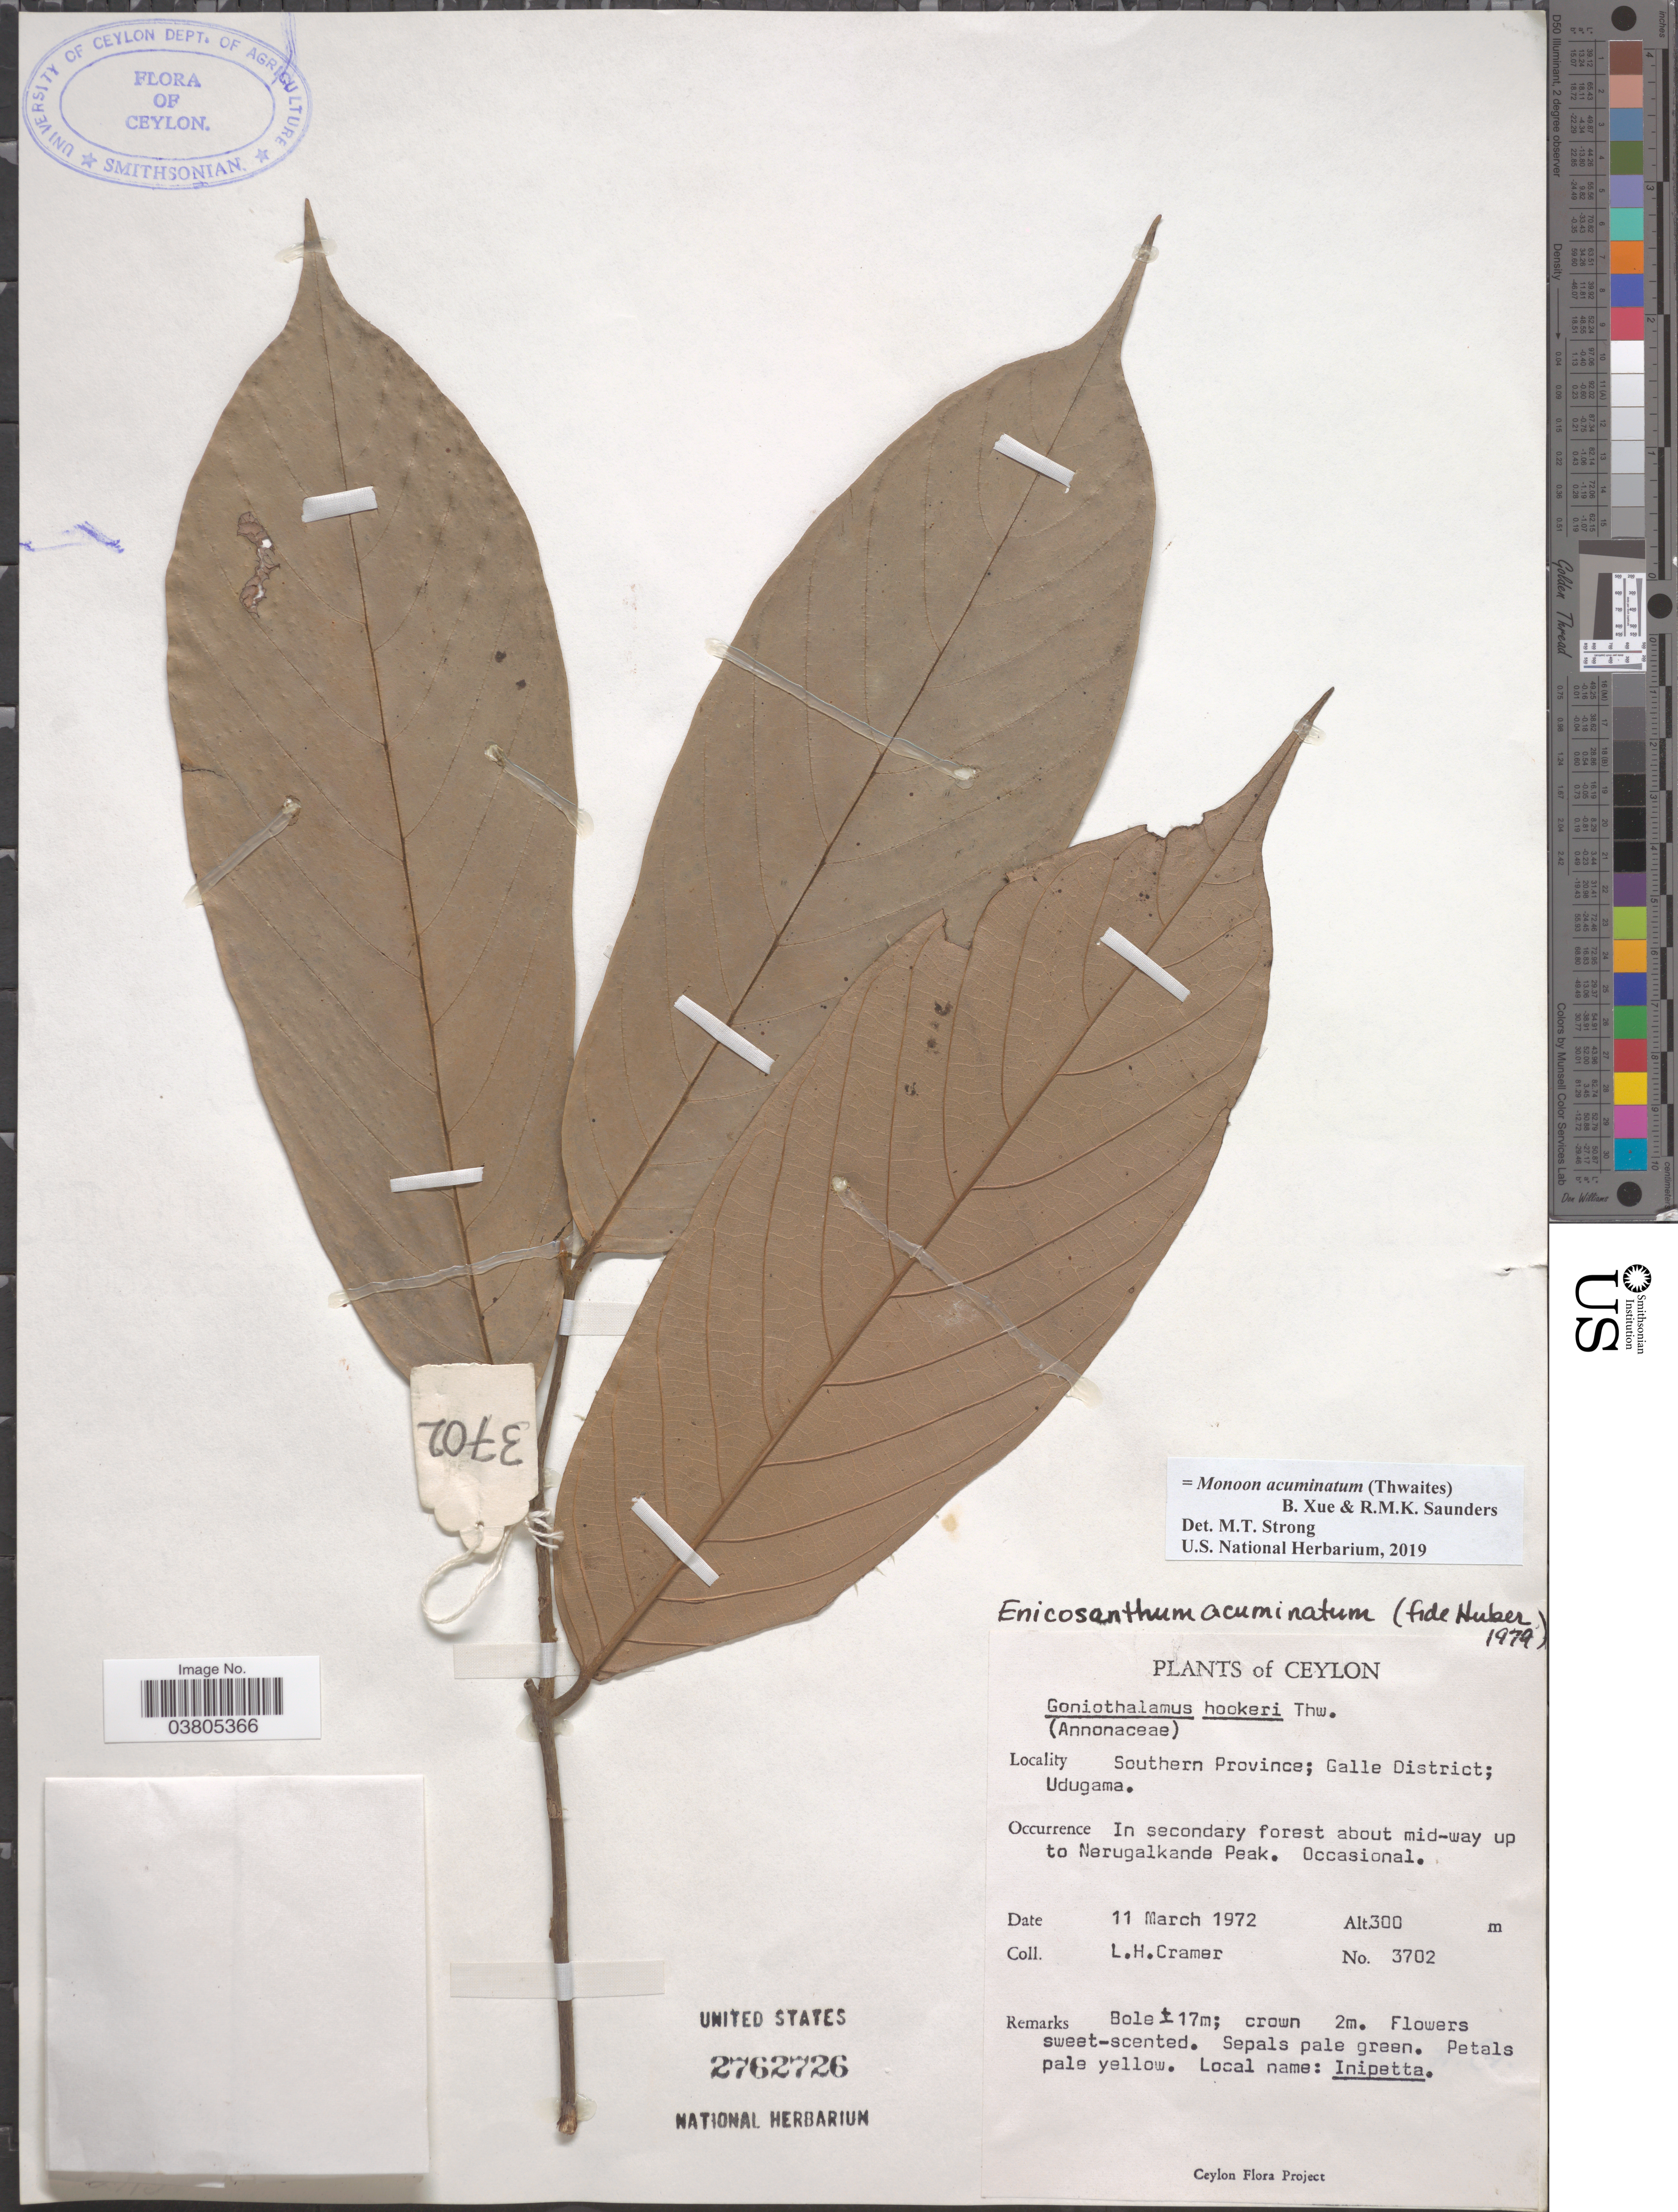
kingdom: Plantae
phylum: Tracheophyta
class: Magnoliopsida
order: Magnoliales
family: Annonaceae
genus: Monoon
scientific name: Monoon acuminatum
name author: (Thwaites) B. Xue & R.M.K. Saunders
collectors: L. H. Cramer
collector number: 3702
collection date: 1972-03-11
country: Sri Lanka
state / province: Southern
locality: Ceylon. Galle District; Udugama. In secondary forest about mid-way up to Nerugalkande Peak.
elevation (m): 300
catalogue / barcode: US 2762726